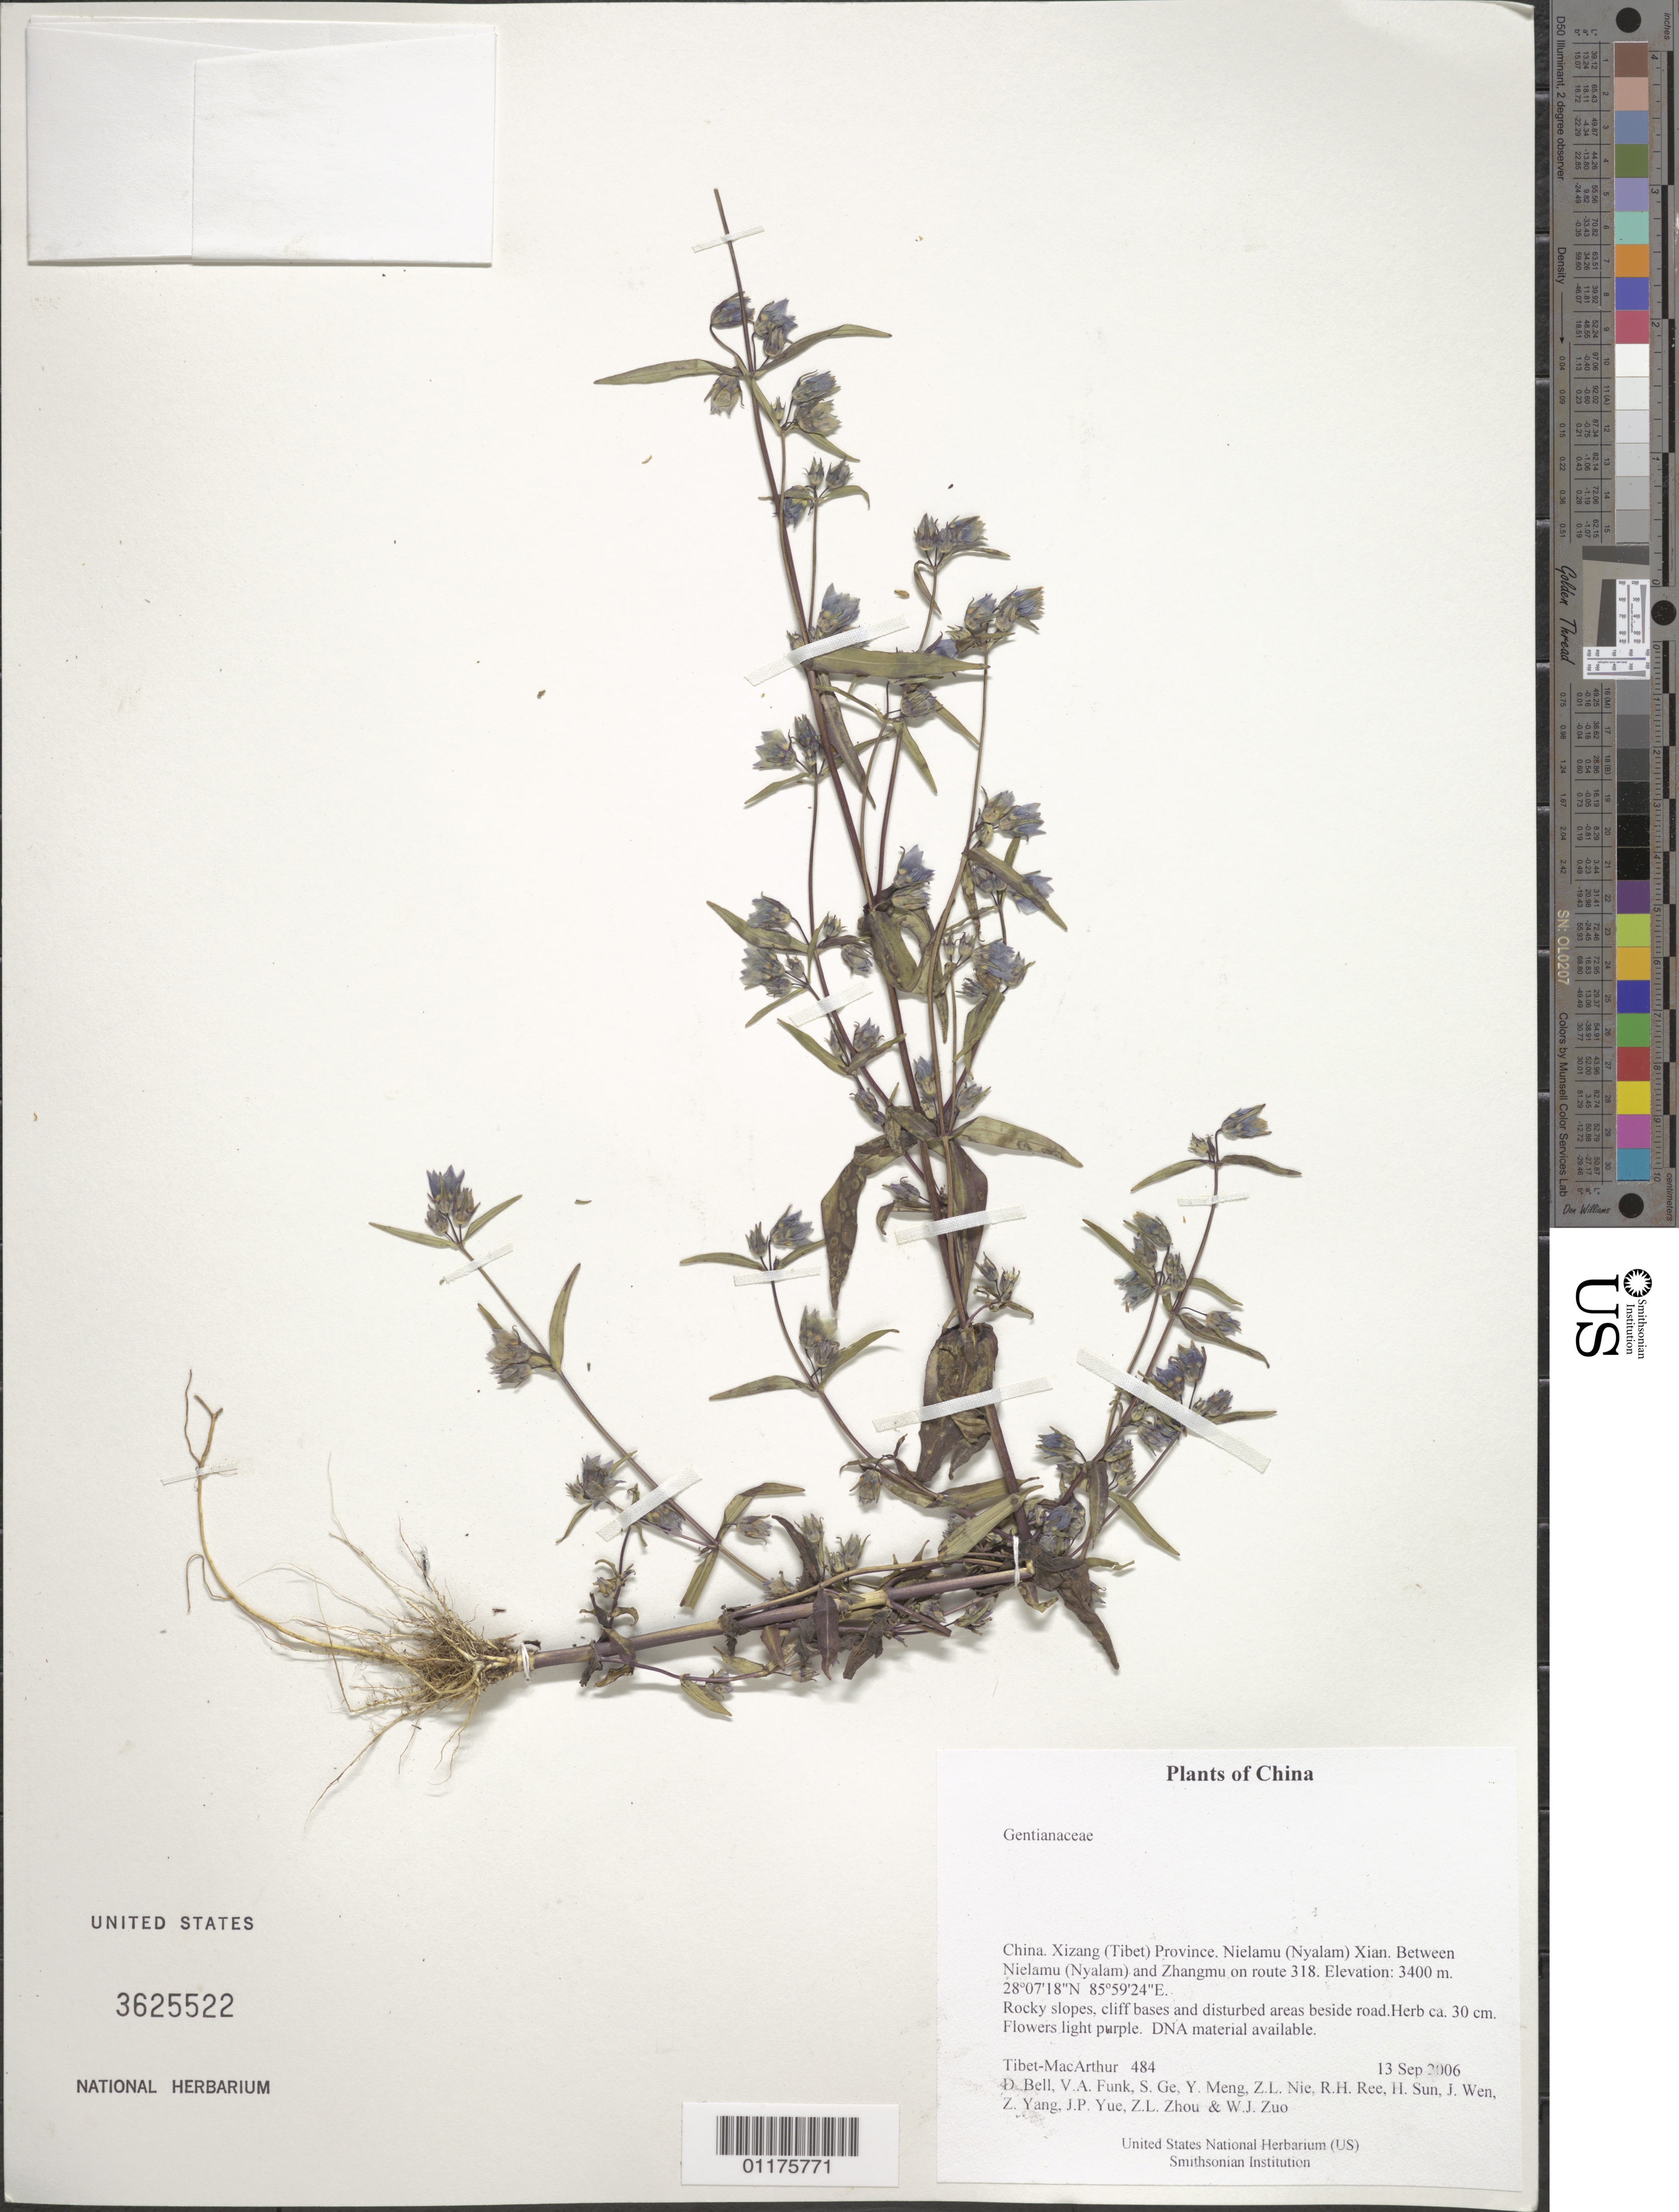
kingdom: Plantae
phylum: Tracheophyta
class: Magnoliopsida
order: Gentianales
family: Gentianaceae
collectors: Tibet-MacArthur, D. A. Bell, V. Funk, S. Ge, Y. Meng, Z. Nie, R. Ree, H. Sun, J. Wen, Z. Yang, J. Yue, Z. Zhou & W. Zuo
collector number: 484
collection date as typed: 13 Sep 2006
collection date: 2006-09-13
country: China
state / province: Xizang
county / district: Nielamu (Nyalam) Xian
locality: Between Nielamu (Nyalam) and Zhangmu on route 318.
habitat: Rocky slopes, cliff bases and disturbed areas beside road.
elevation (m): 3400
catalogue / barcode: US 3625522